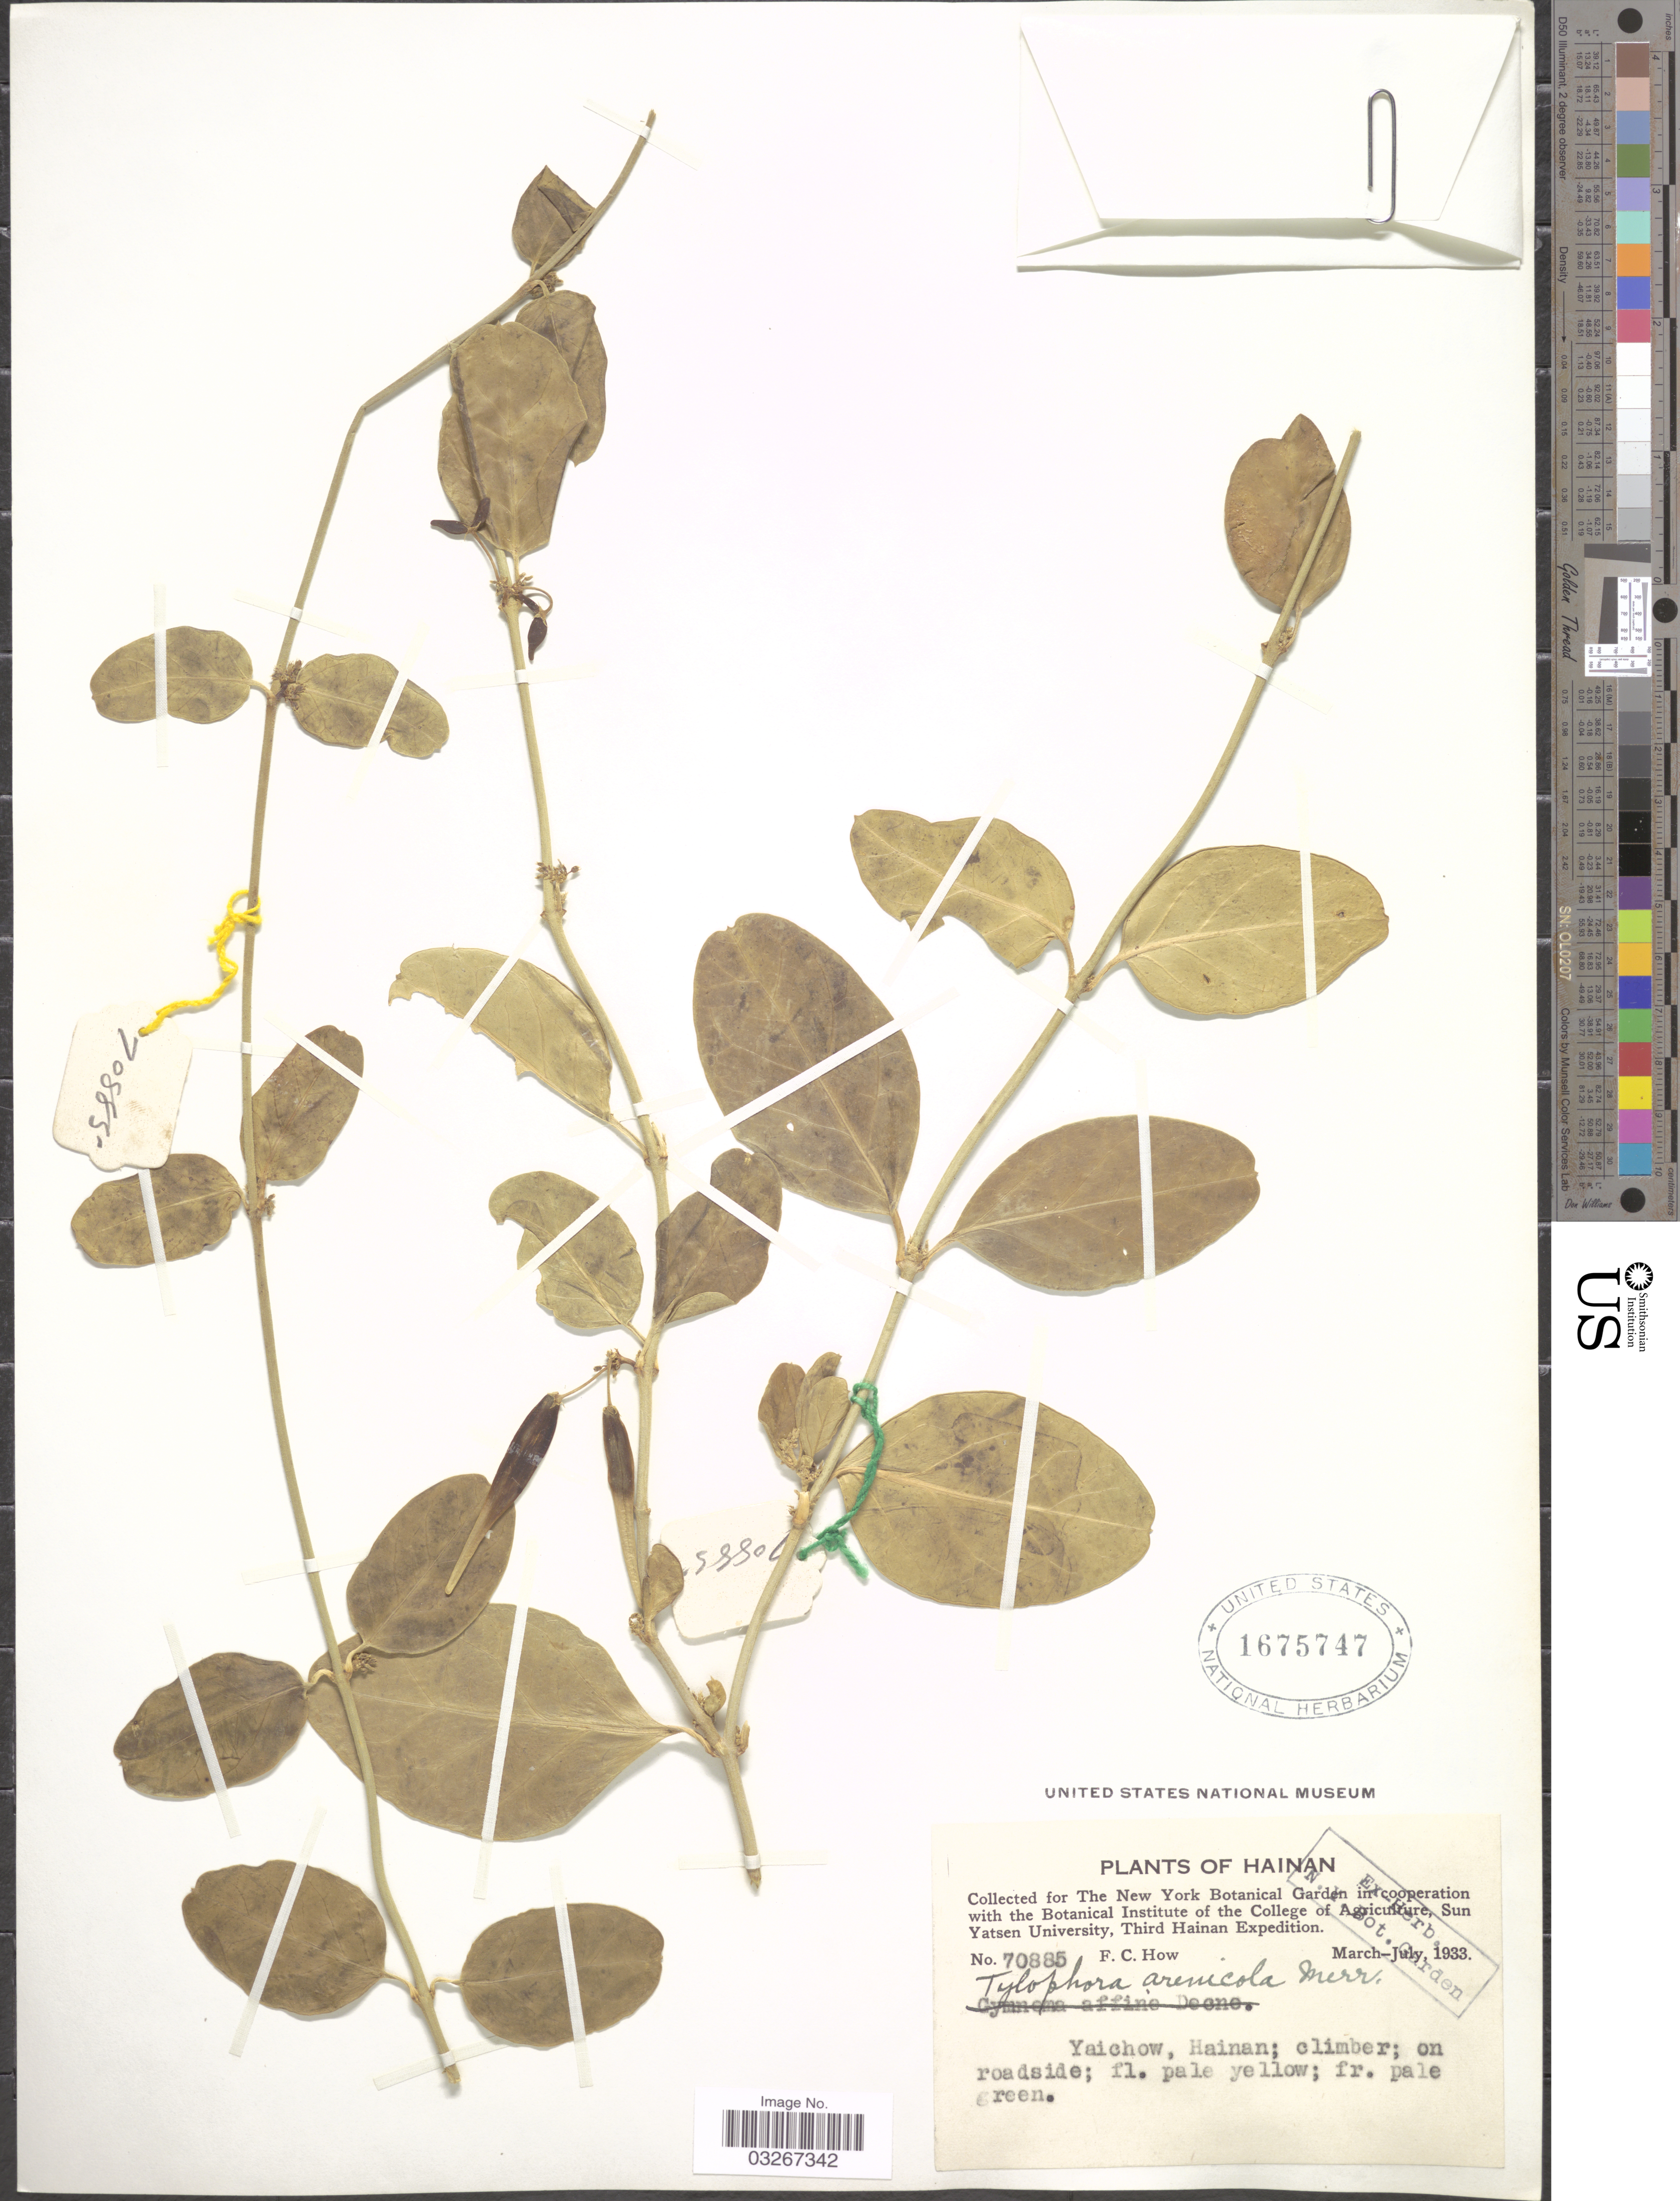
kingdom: Plantae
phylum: Tracheophyta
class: Magnoliopsida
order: Gentianales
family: Apocynaceae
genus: Tylophora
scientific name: Tylophora arenicola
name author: Merr.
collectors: F. C. How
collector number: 70885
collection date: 1933-03/1933-07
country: China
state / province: Hainan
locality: Yaichow.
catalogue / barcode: US 1675747